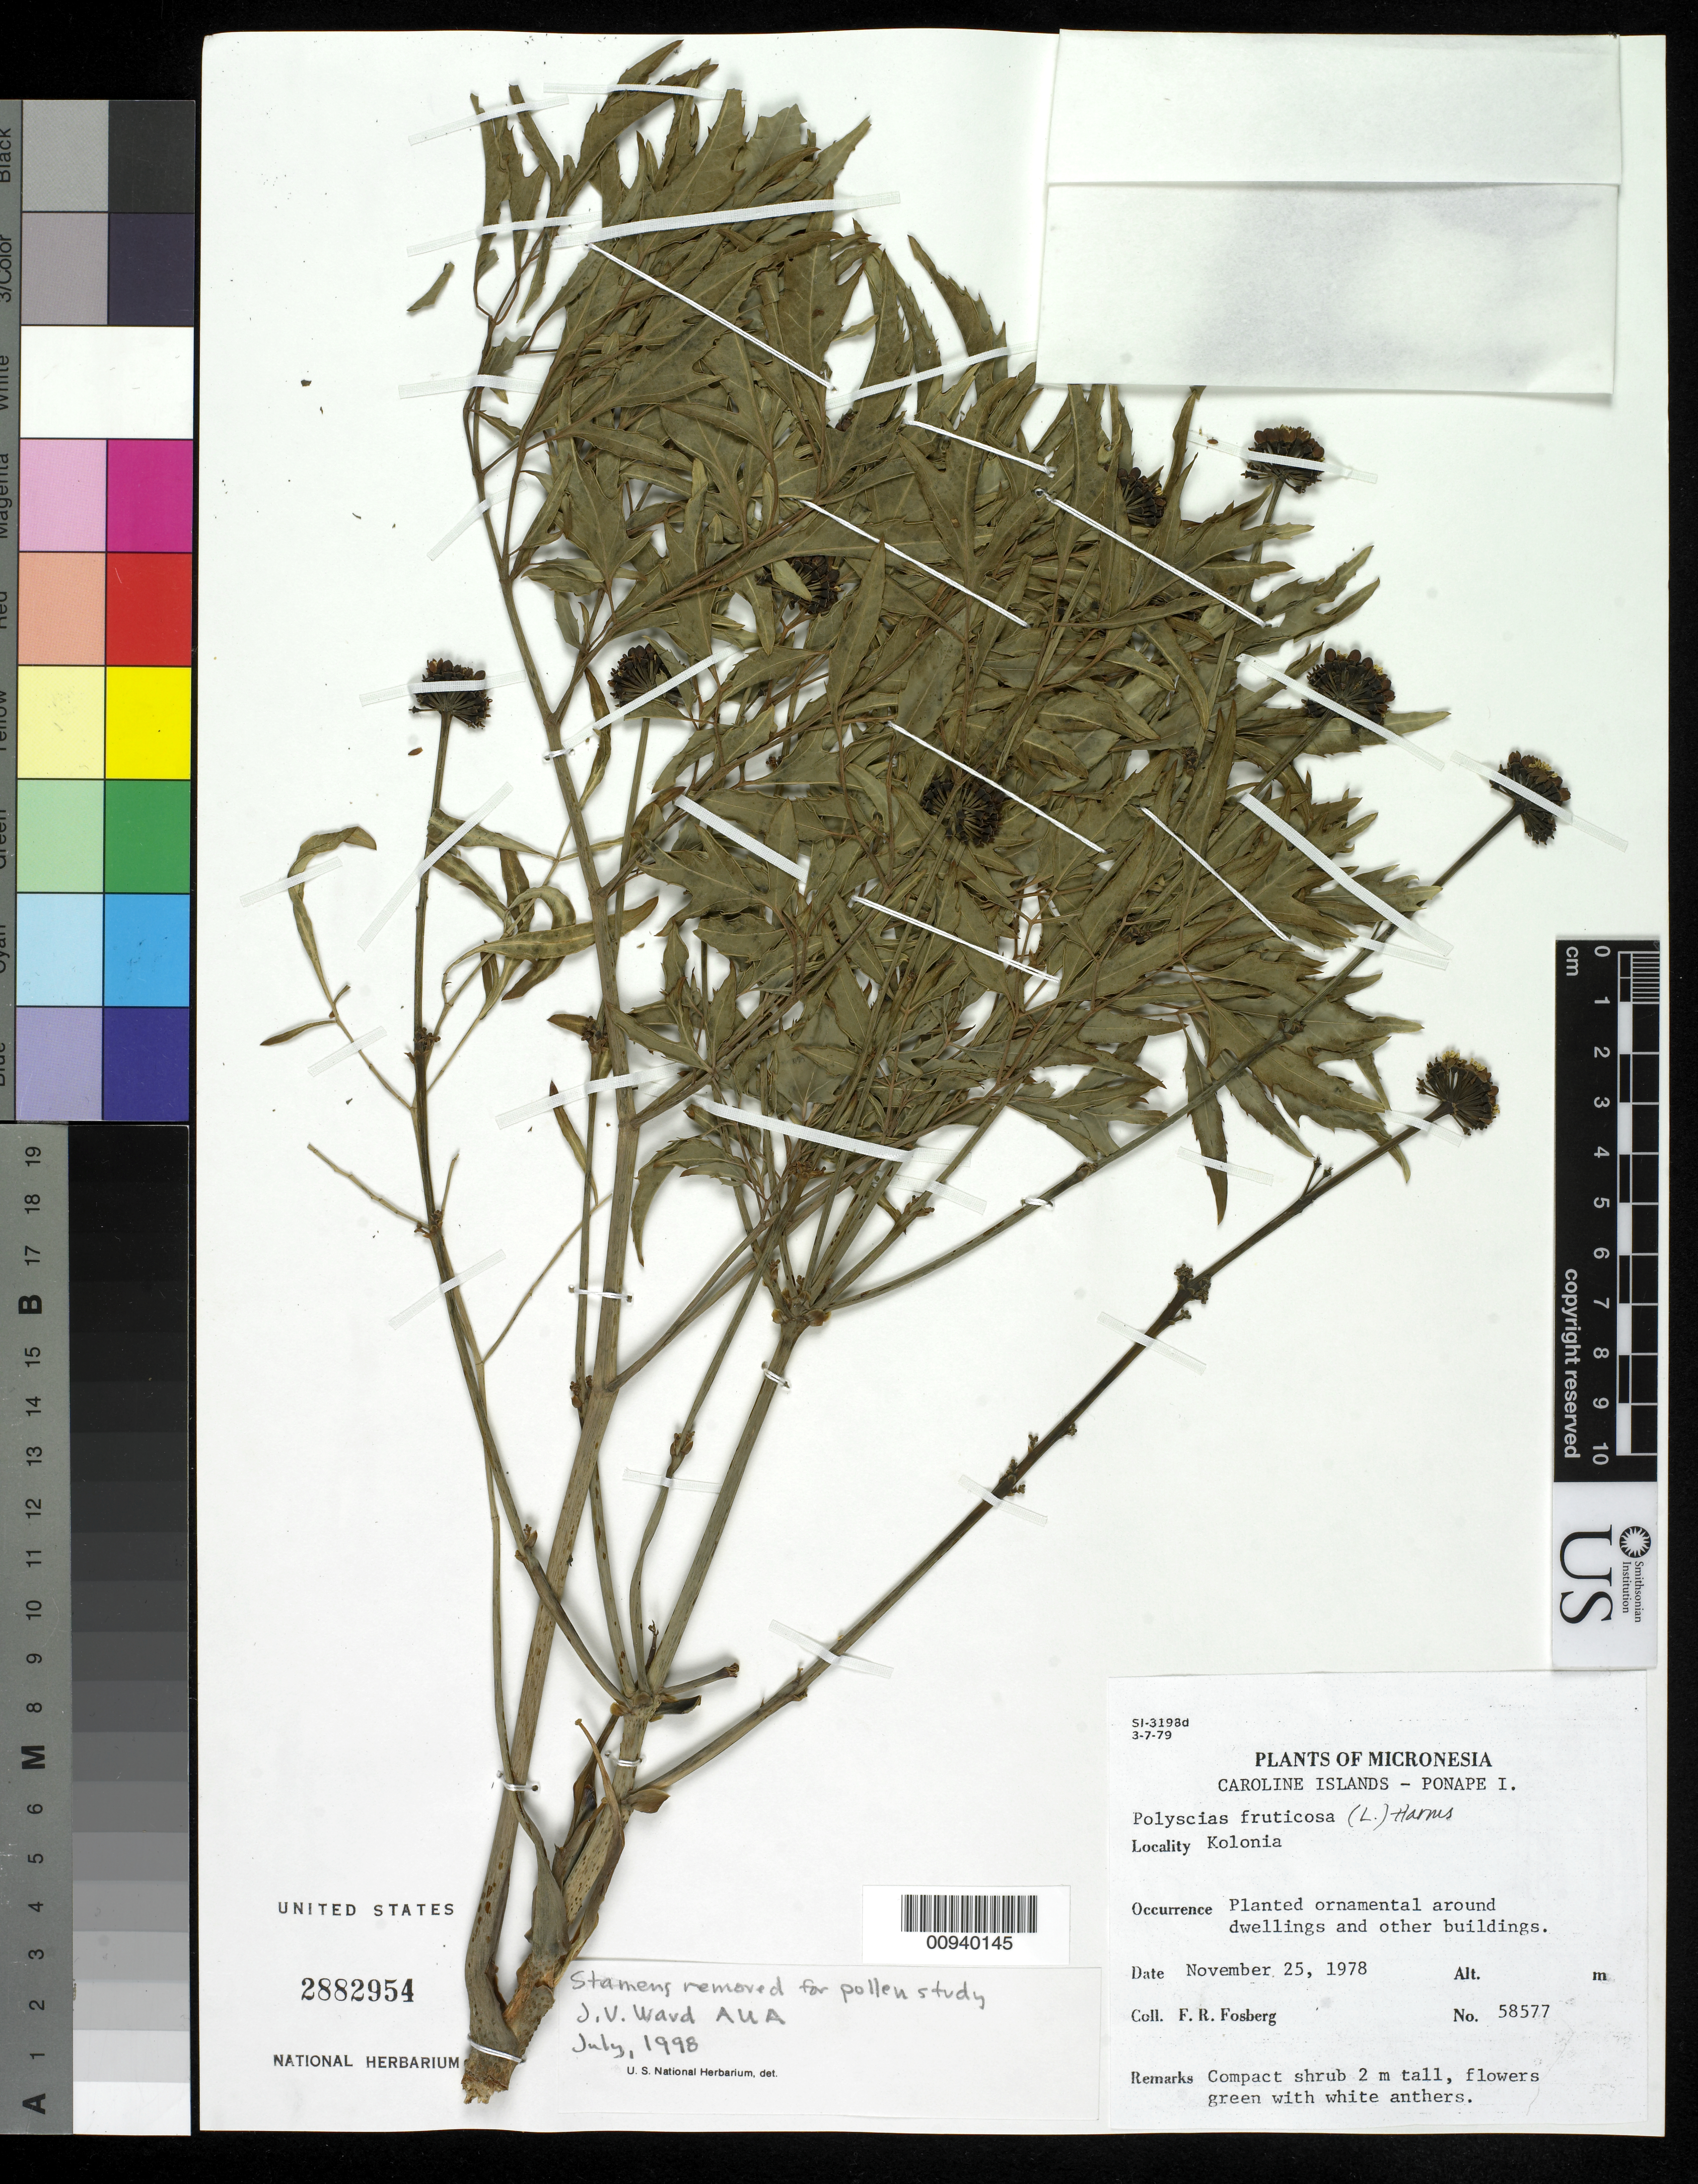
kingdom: Plantae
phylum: Tracheophyta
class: Magnoliopsida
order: Apiales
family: Araliaceae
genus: Polyscias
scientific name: Polyscias fruticosa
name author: (L.) Harms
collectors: F. R. Fosberg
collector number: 58577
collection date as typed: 25 Nov 1978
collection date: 1978-11-25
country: Micronesia, Federated States of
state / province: Pohnpei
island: Pohnpei [Ponape]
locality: Kolonia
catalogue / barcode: US 2882954